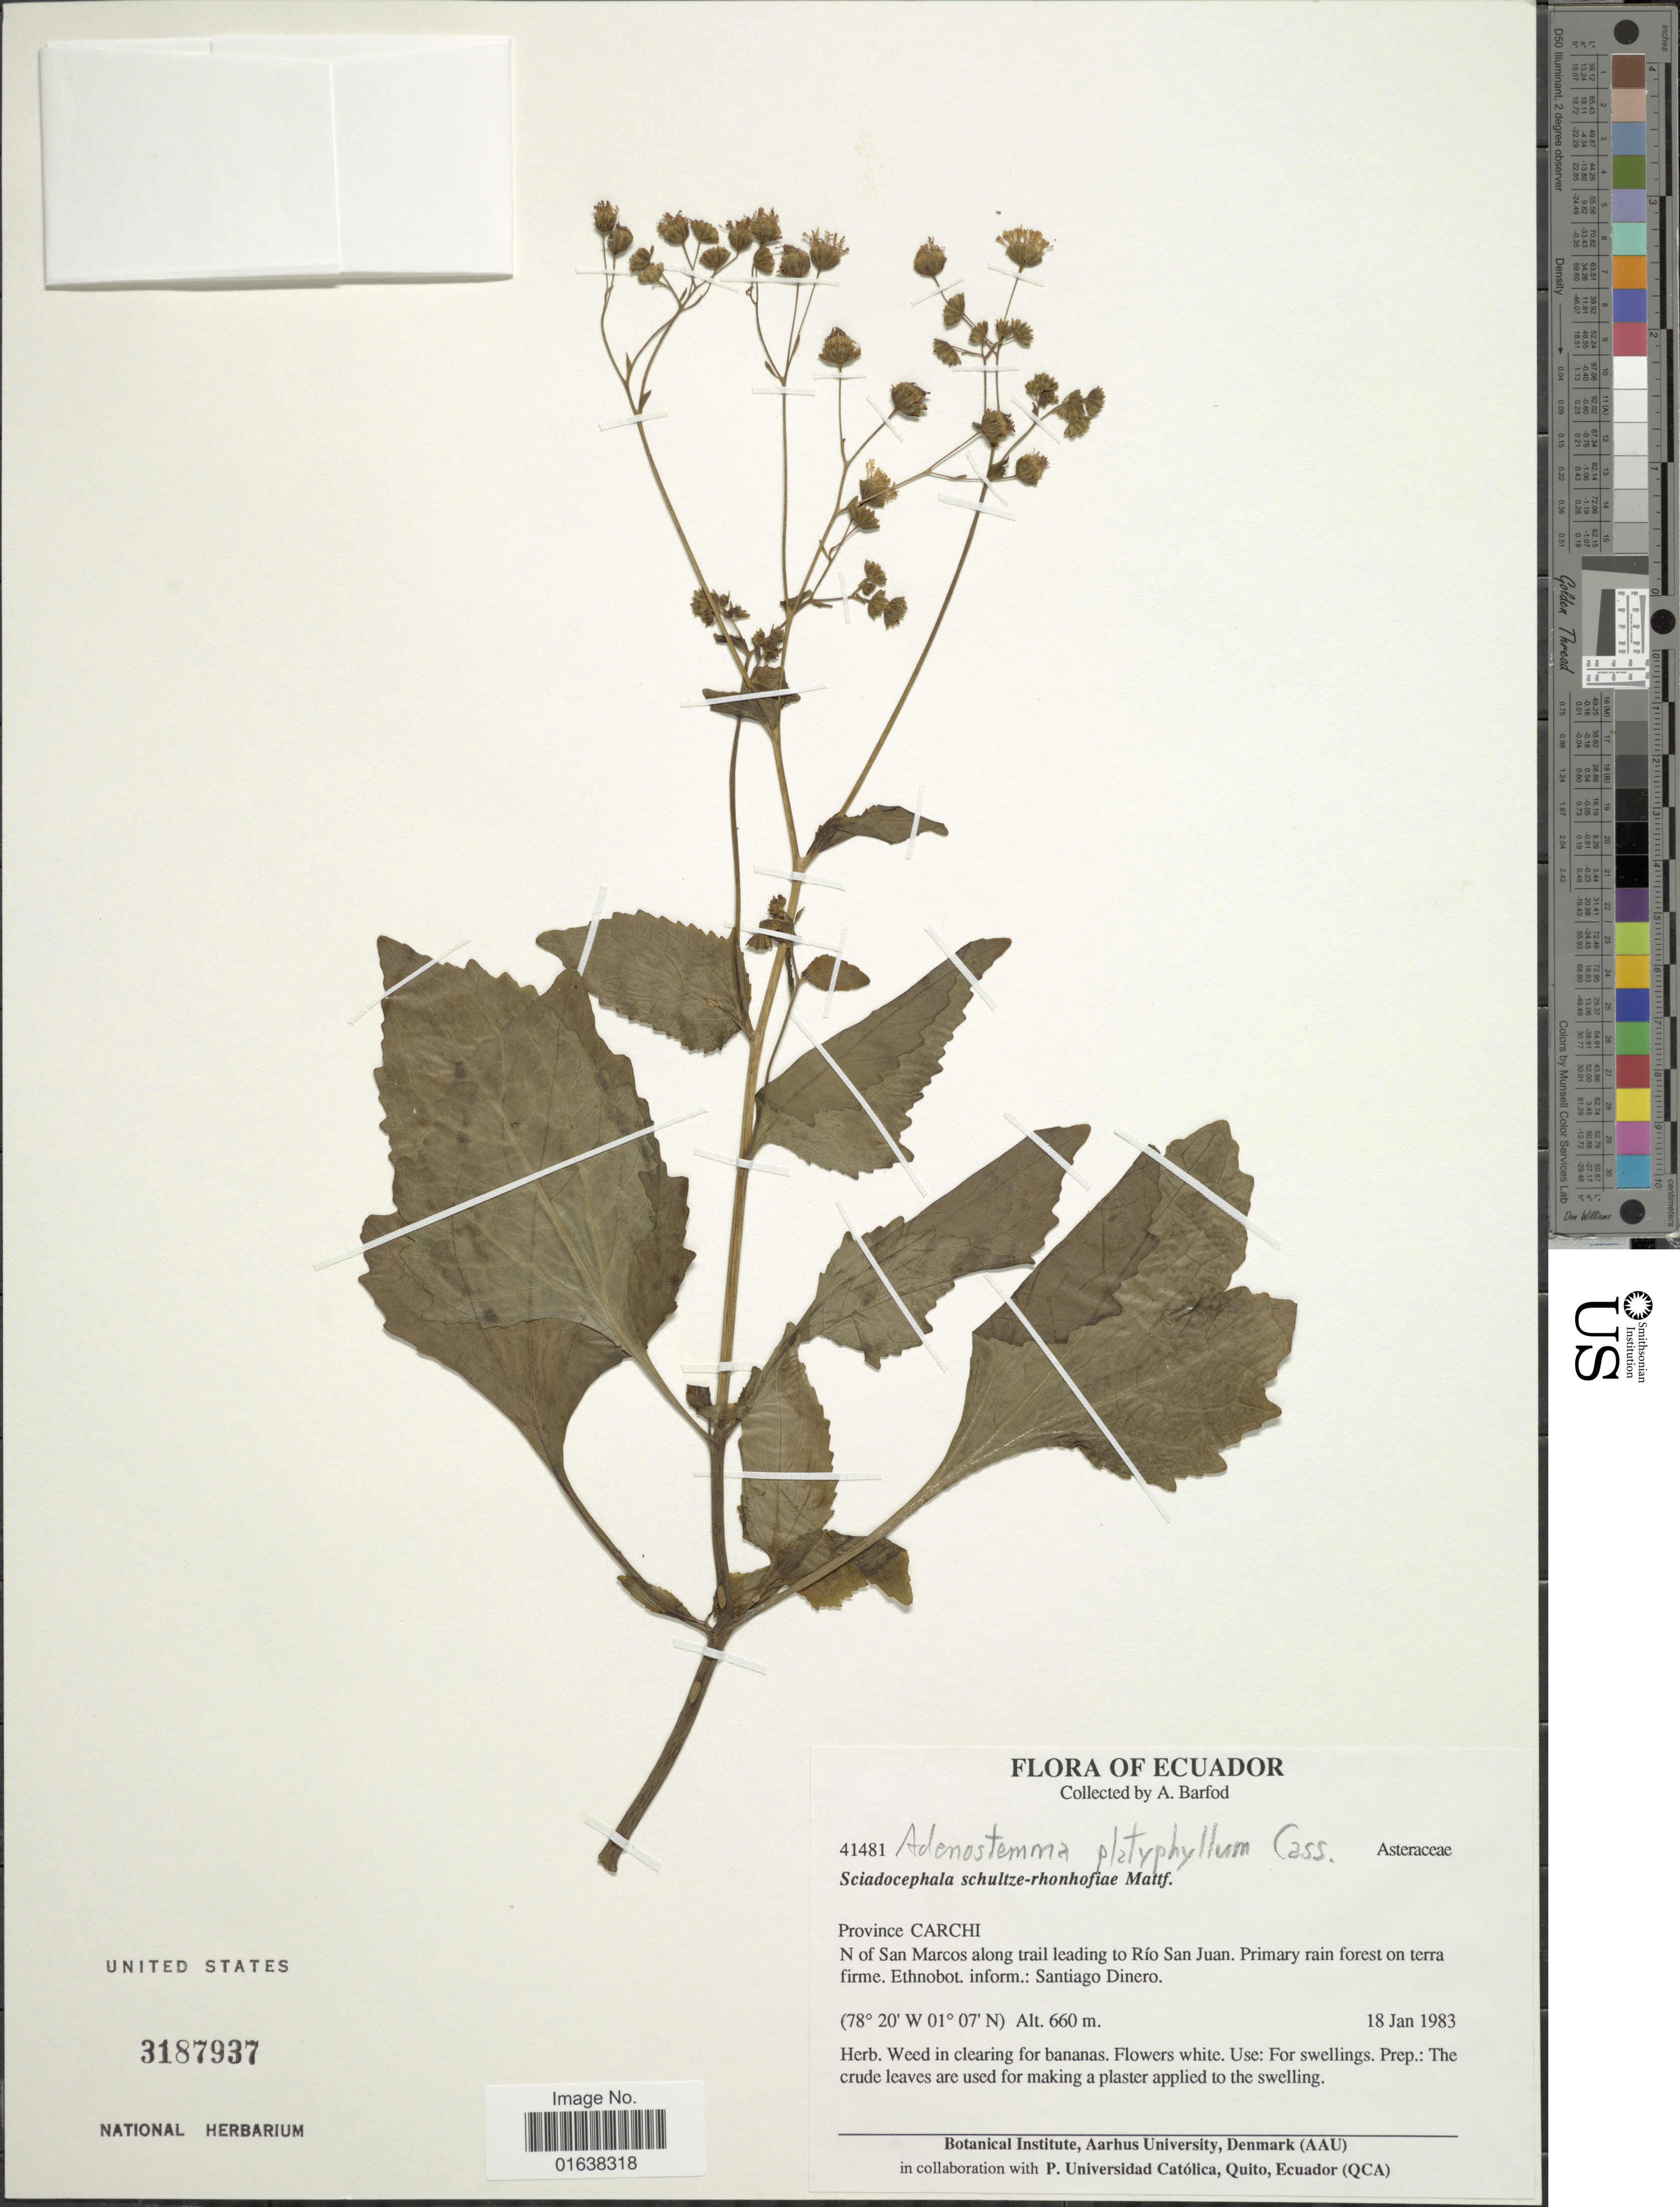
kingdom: Plantae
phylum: Tracheophyta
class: Magnoliopsida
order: Asterales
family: Asteraceae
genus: Adenostemma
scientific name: Adenostemma platyphyllum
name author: Cass.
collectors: A. Barfod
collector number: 41481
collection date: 1983-01-18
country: Ecuador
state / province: Carchi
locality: Ecuador. Province Carchi. N of San Marcos along trail leading to Rio San Juan. Primary rain forest on terra firme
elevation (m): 660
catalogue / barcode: US 3187937